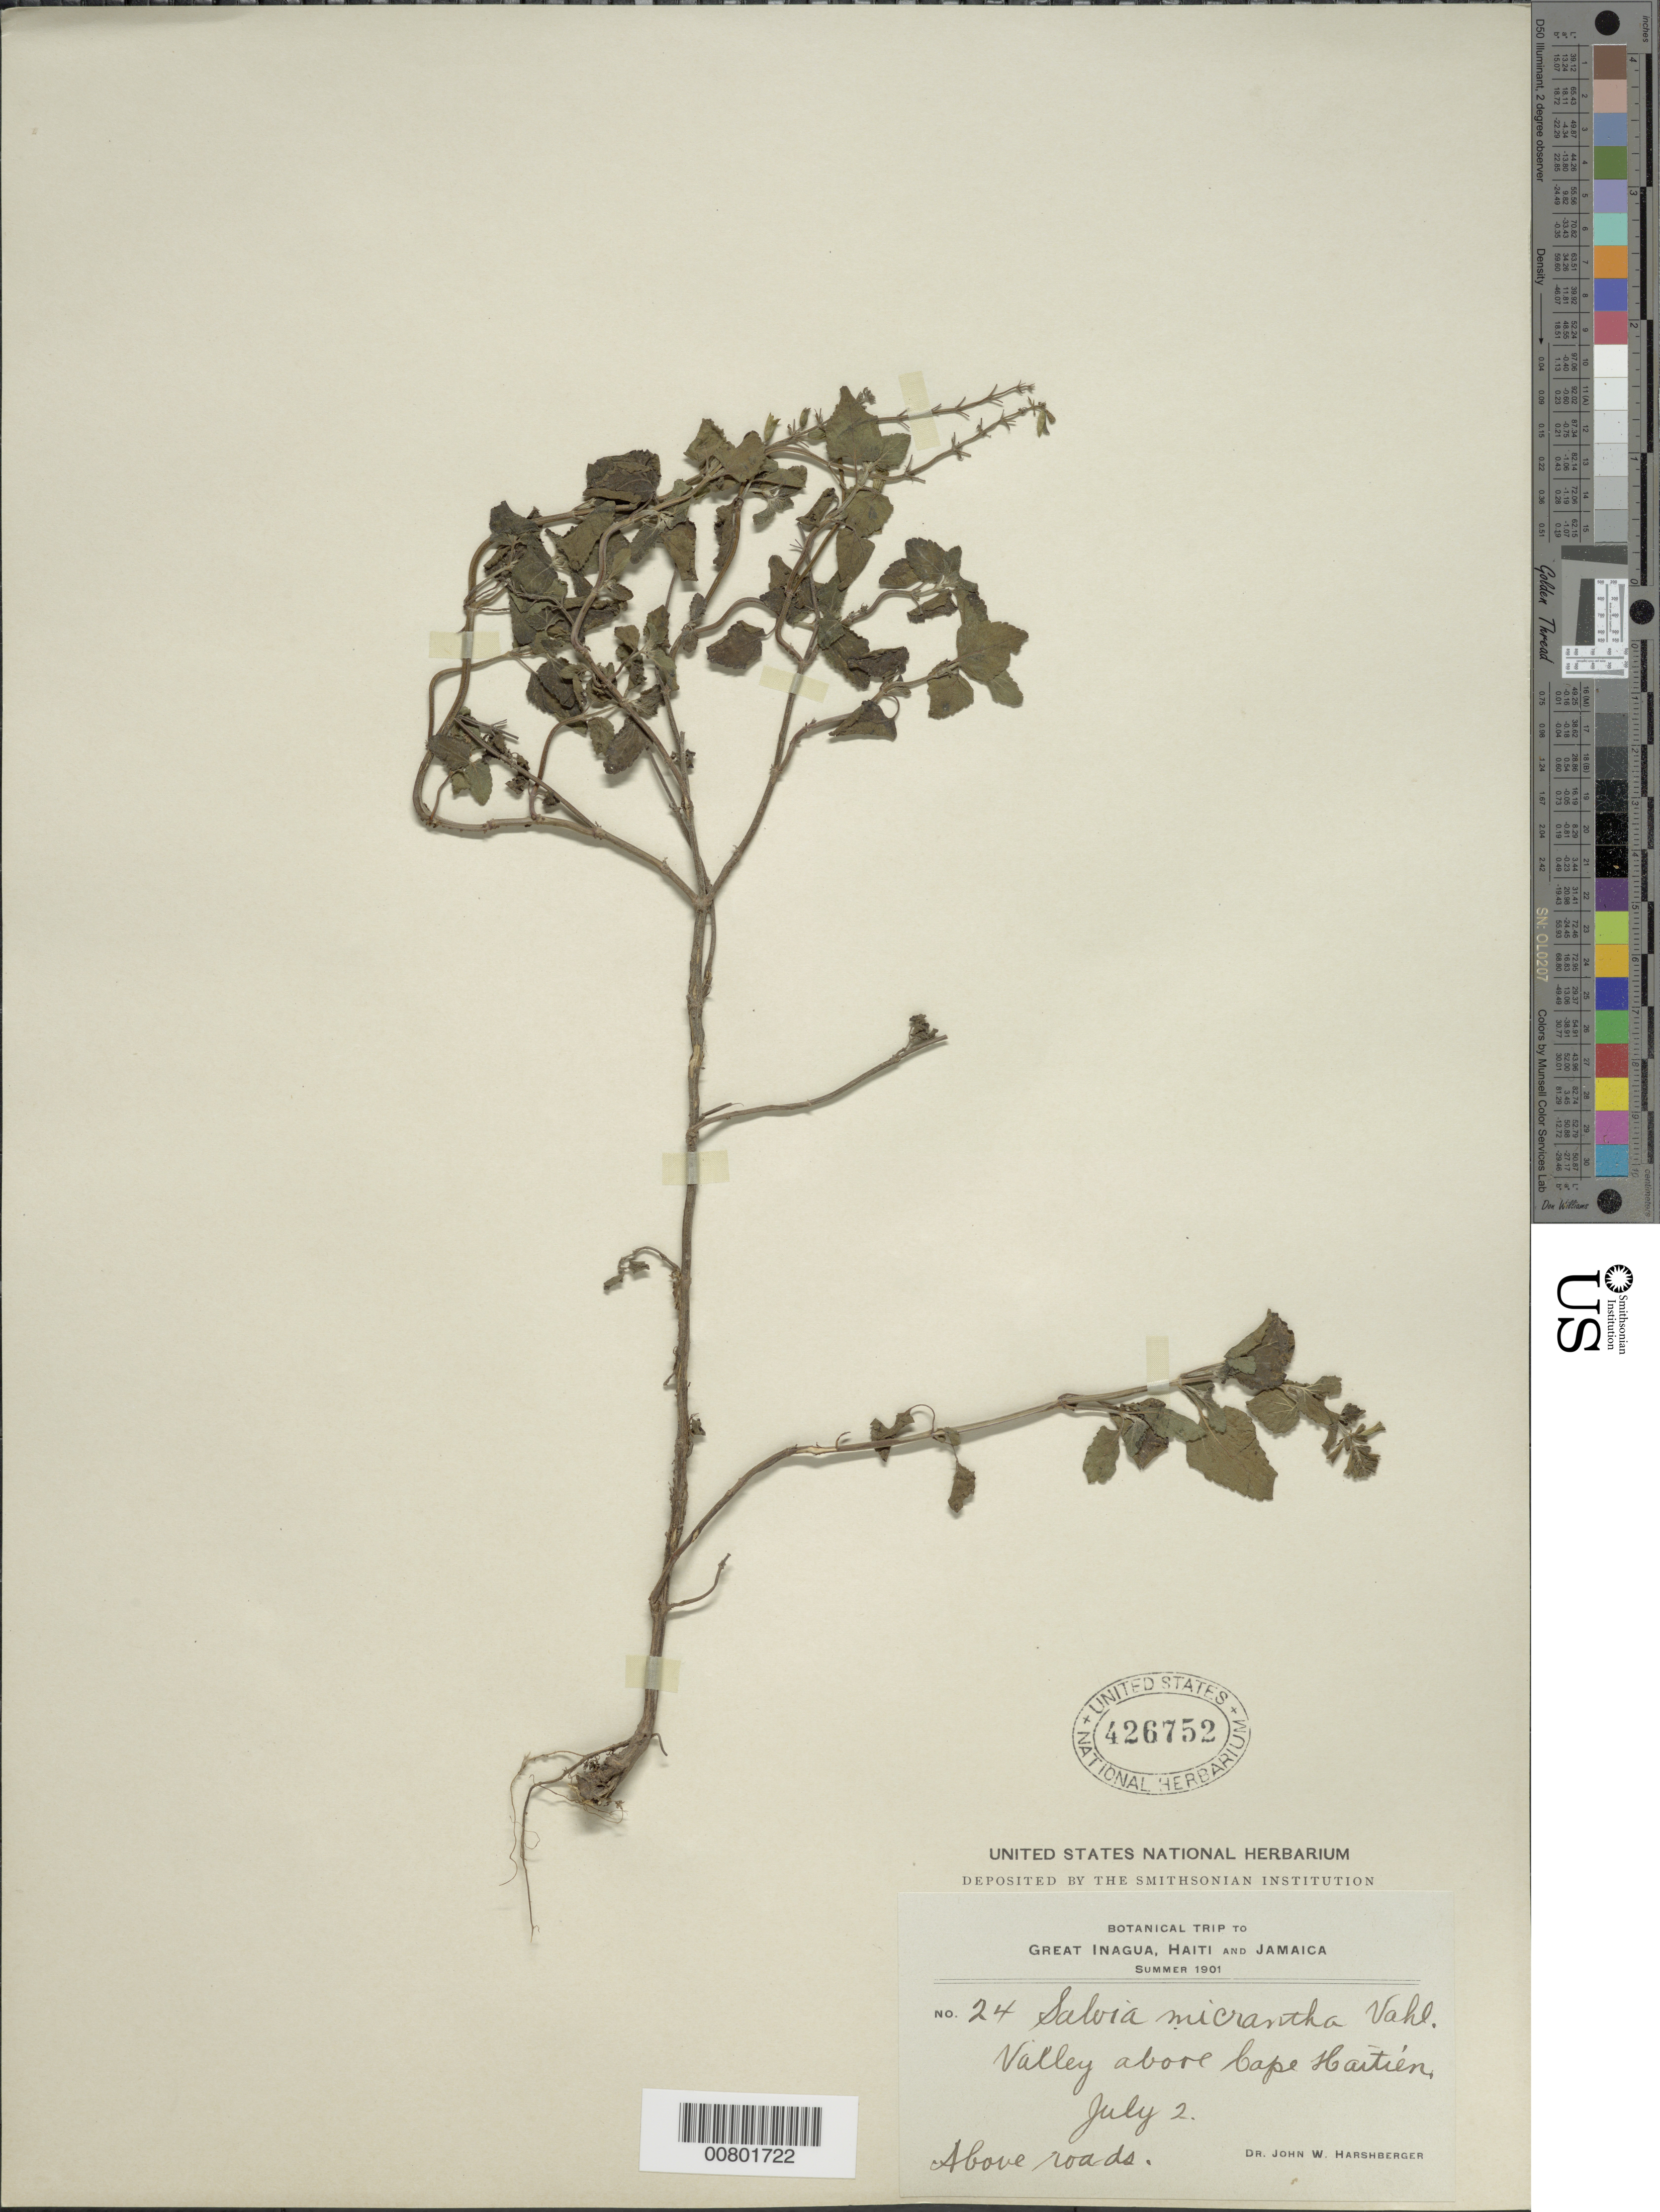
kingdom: Plantae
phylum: Tracheophyta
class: Magnoliopsida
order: Lamiales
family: Lamiaceae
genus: Salvia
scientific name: Salvia micrantha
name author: Vahl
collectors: J. A. Harshberger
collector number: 24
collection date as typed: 02 Jul 1901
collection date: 1901-07-02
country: Haiti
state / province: Nord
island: Hispaniola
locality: Valley above Cap Haitien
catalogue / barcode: US 426752